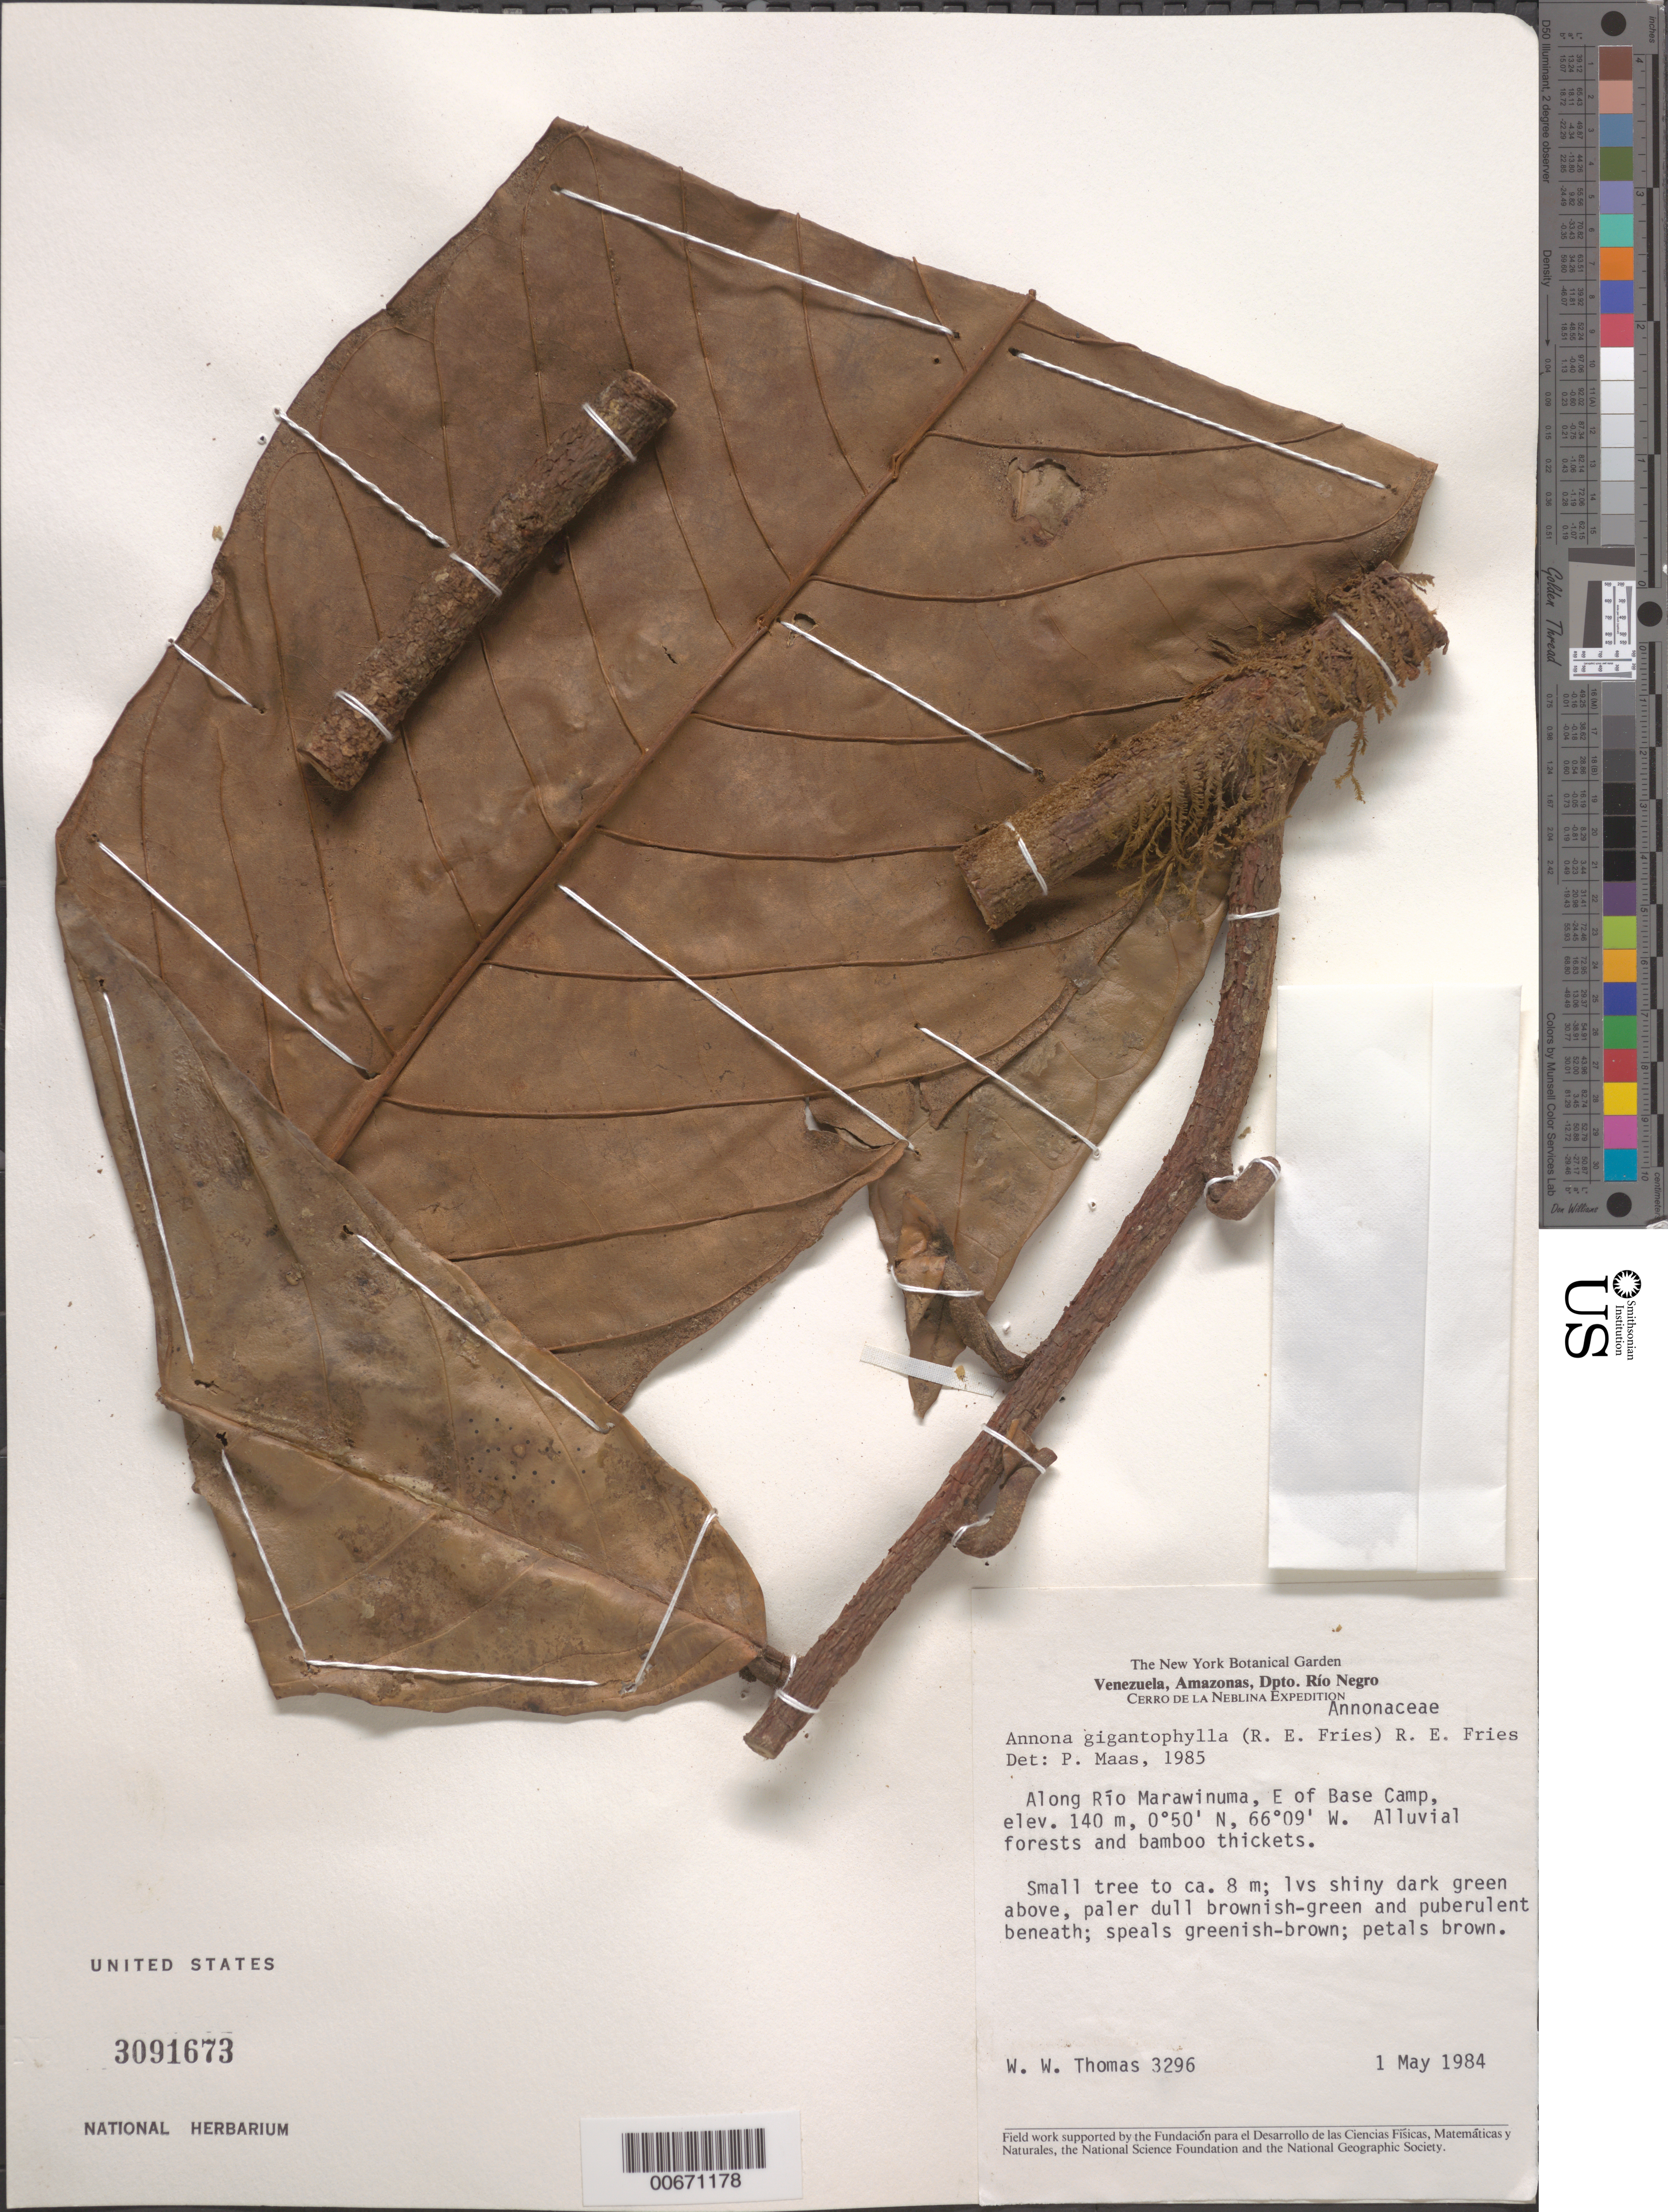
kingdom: Plantae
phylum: Tracheophyta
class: Magnoliopsida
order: Magnoliales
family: Annonaceae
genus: Annona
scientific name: Annona gigantophylla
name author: (R.E. Fr.) R.E. Fr.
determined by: Maas, Paul J. M.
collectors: W. W. Thomas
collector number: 3296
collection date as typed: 1-May-84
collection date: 1984-05-01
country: Venezuela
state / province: Amazonas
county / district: Río Negro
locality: Dpto. Río Negro, Cerro de La Neblina, along Río Marawinuma, E of base camp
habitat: Alluvial forests and bamboo thickets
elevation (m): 140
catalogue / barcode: US 3091673